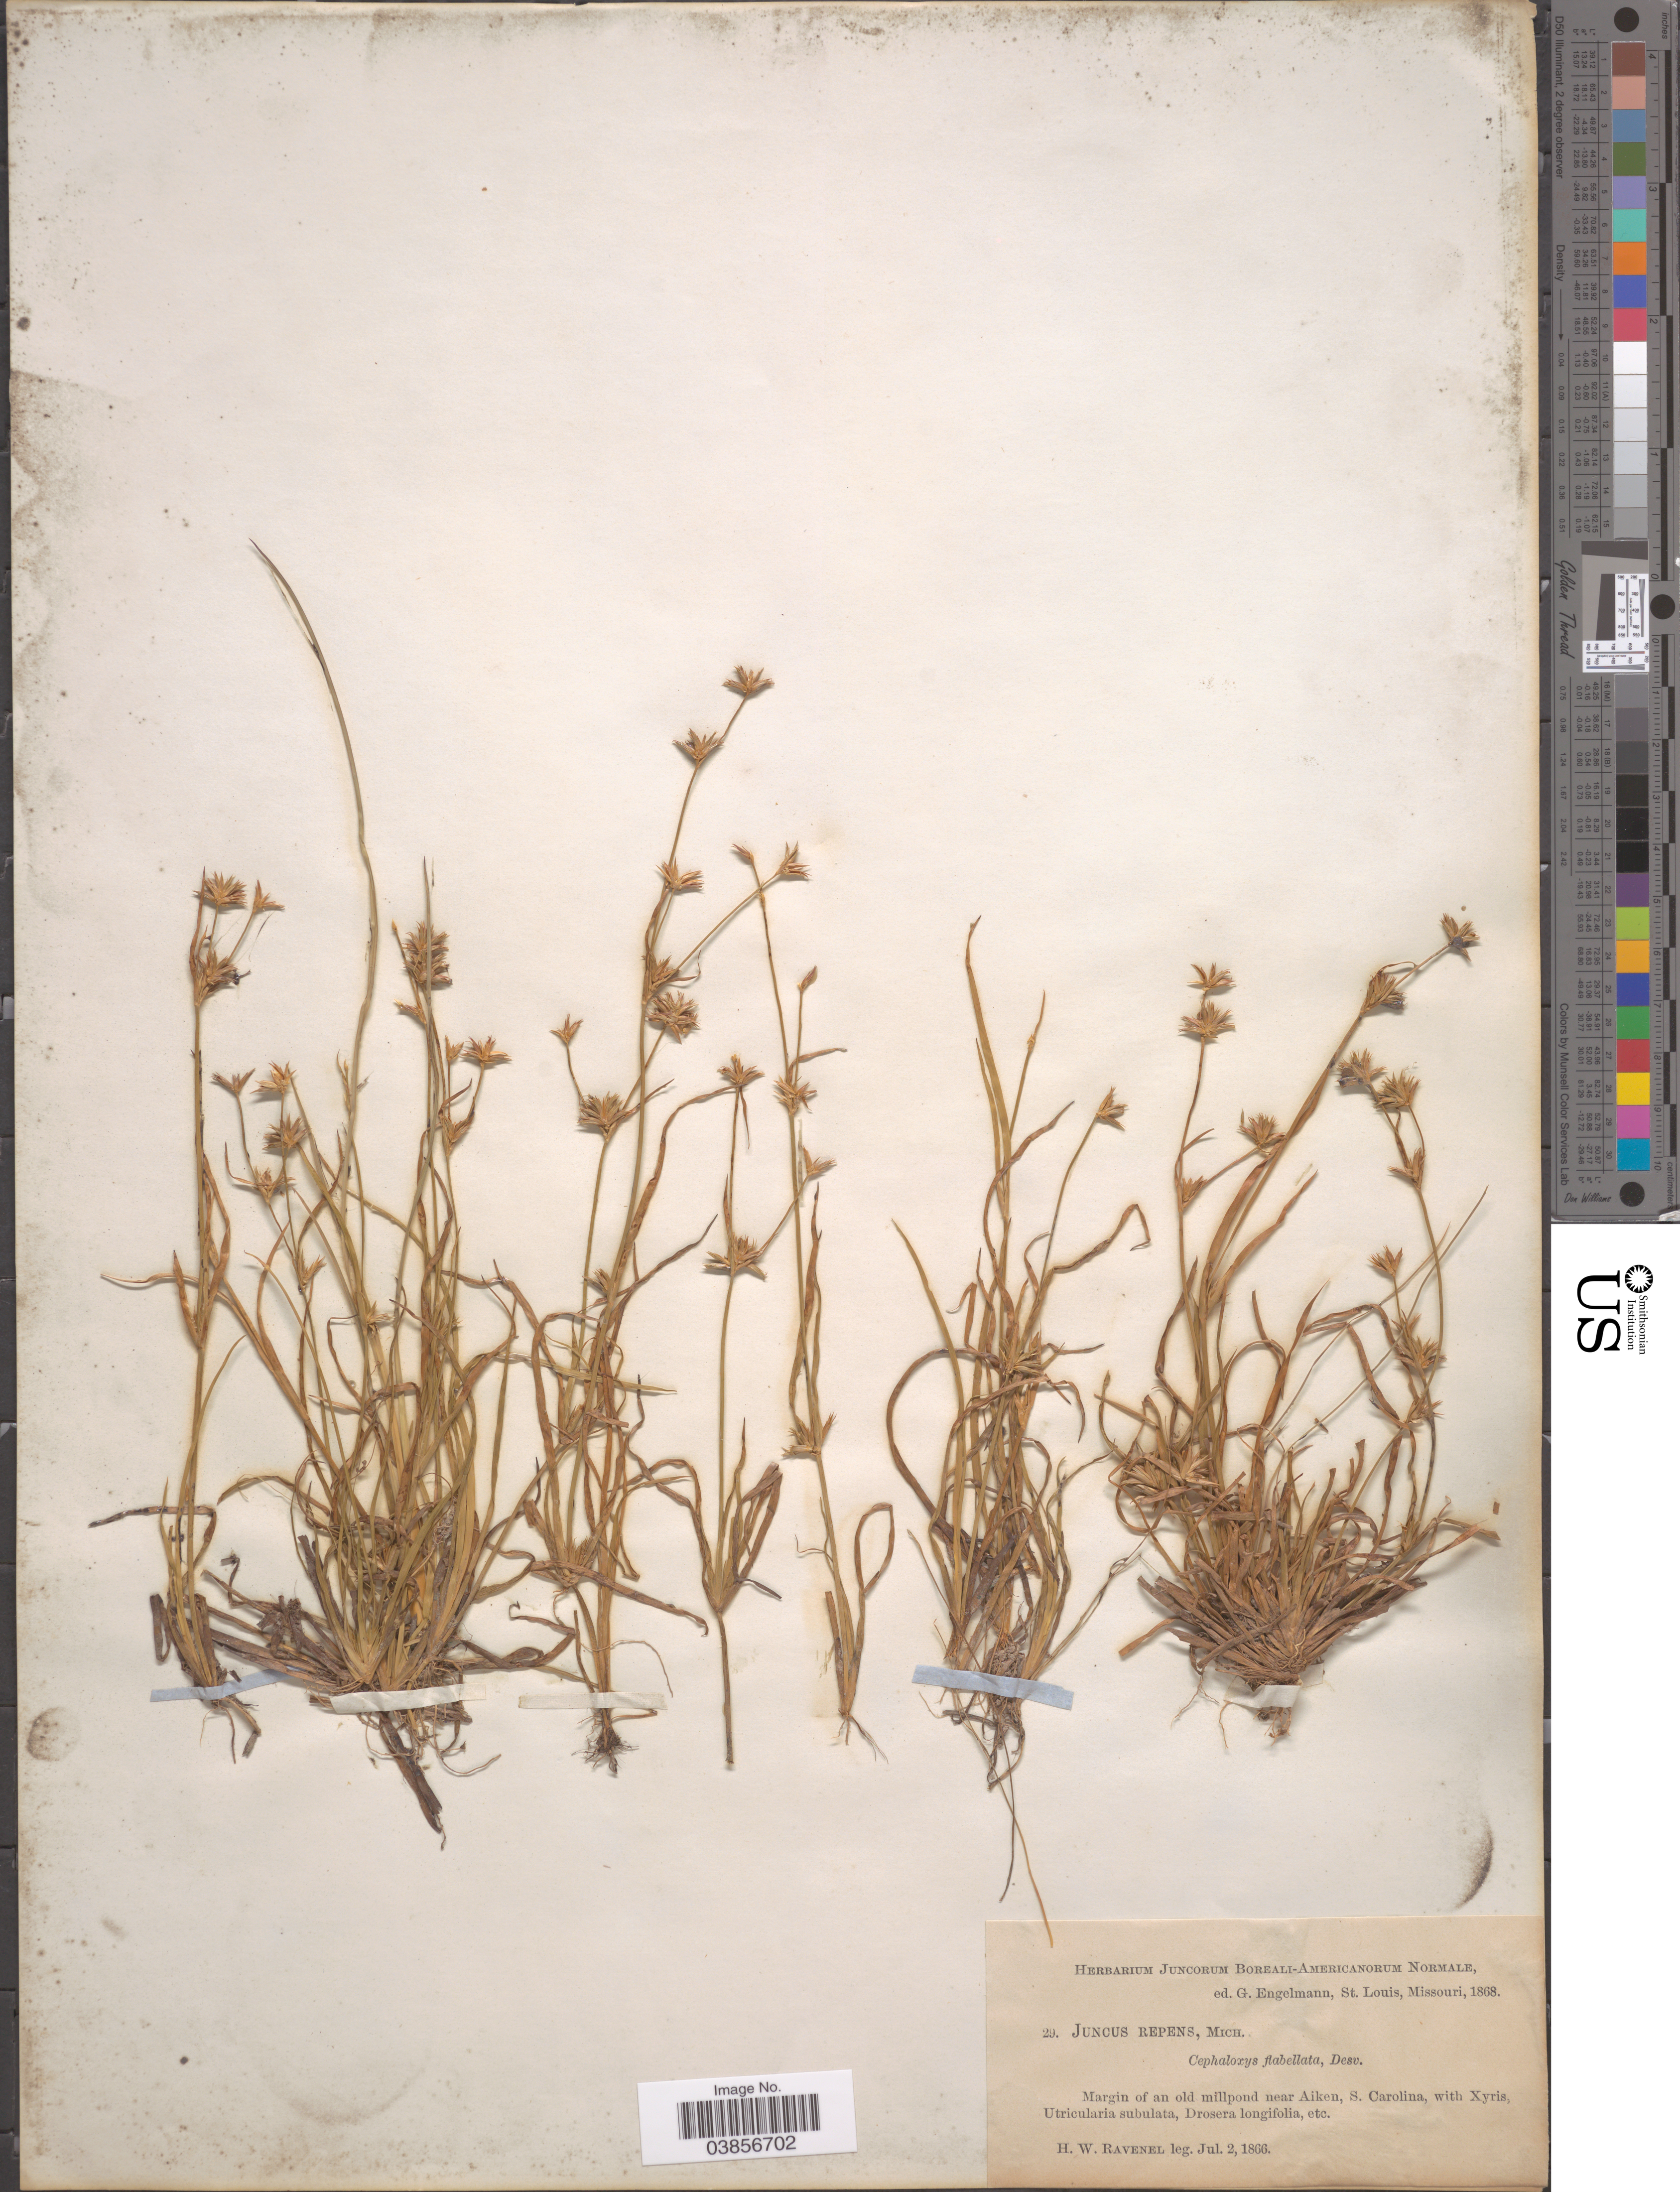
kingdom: Plantae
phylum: Tracheophyta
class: Liliopsida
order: Poales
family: Juncaceae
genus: Juncus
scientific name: Juncus repens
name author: Michx.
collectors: H. Ravenel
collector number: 29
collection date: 1866-07-02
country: United States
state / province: South Carolina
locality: Margin of an old millpond near Aiken.